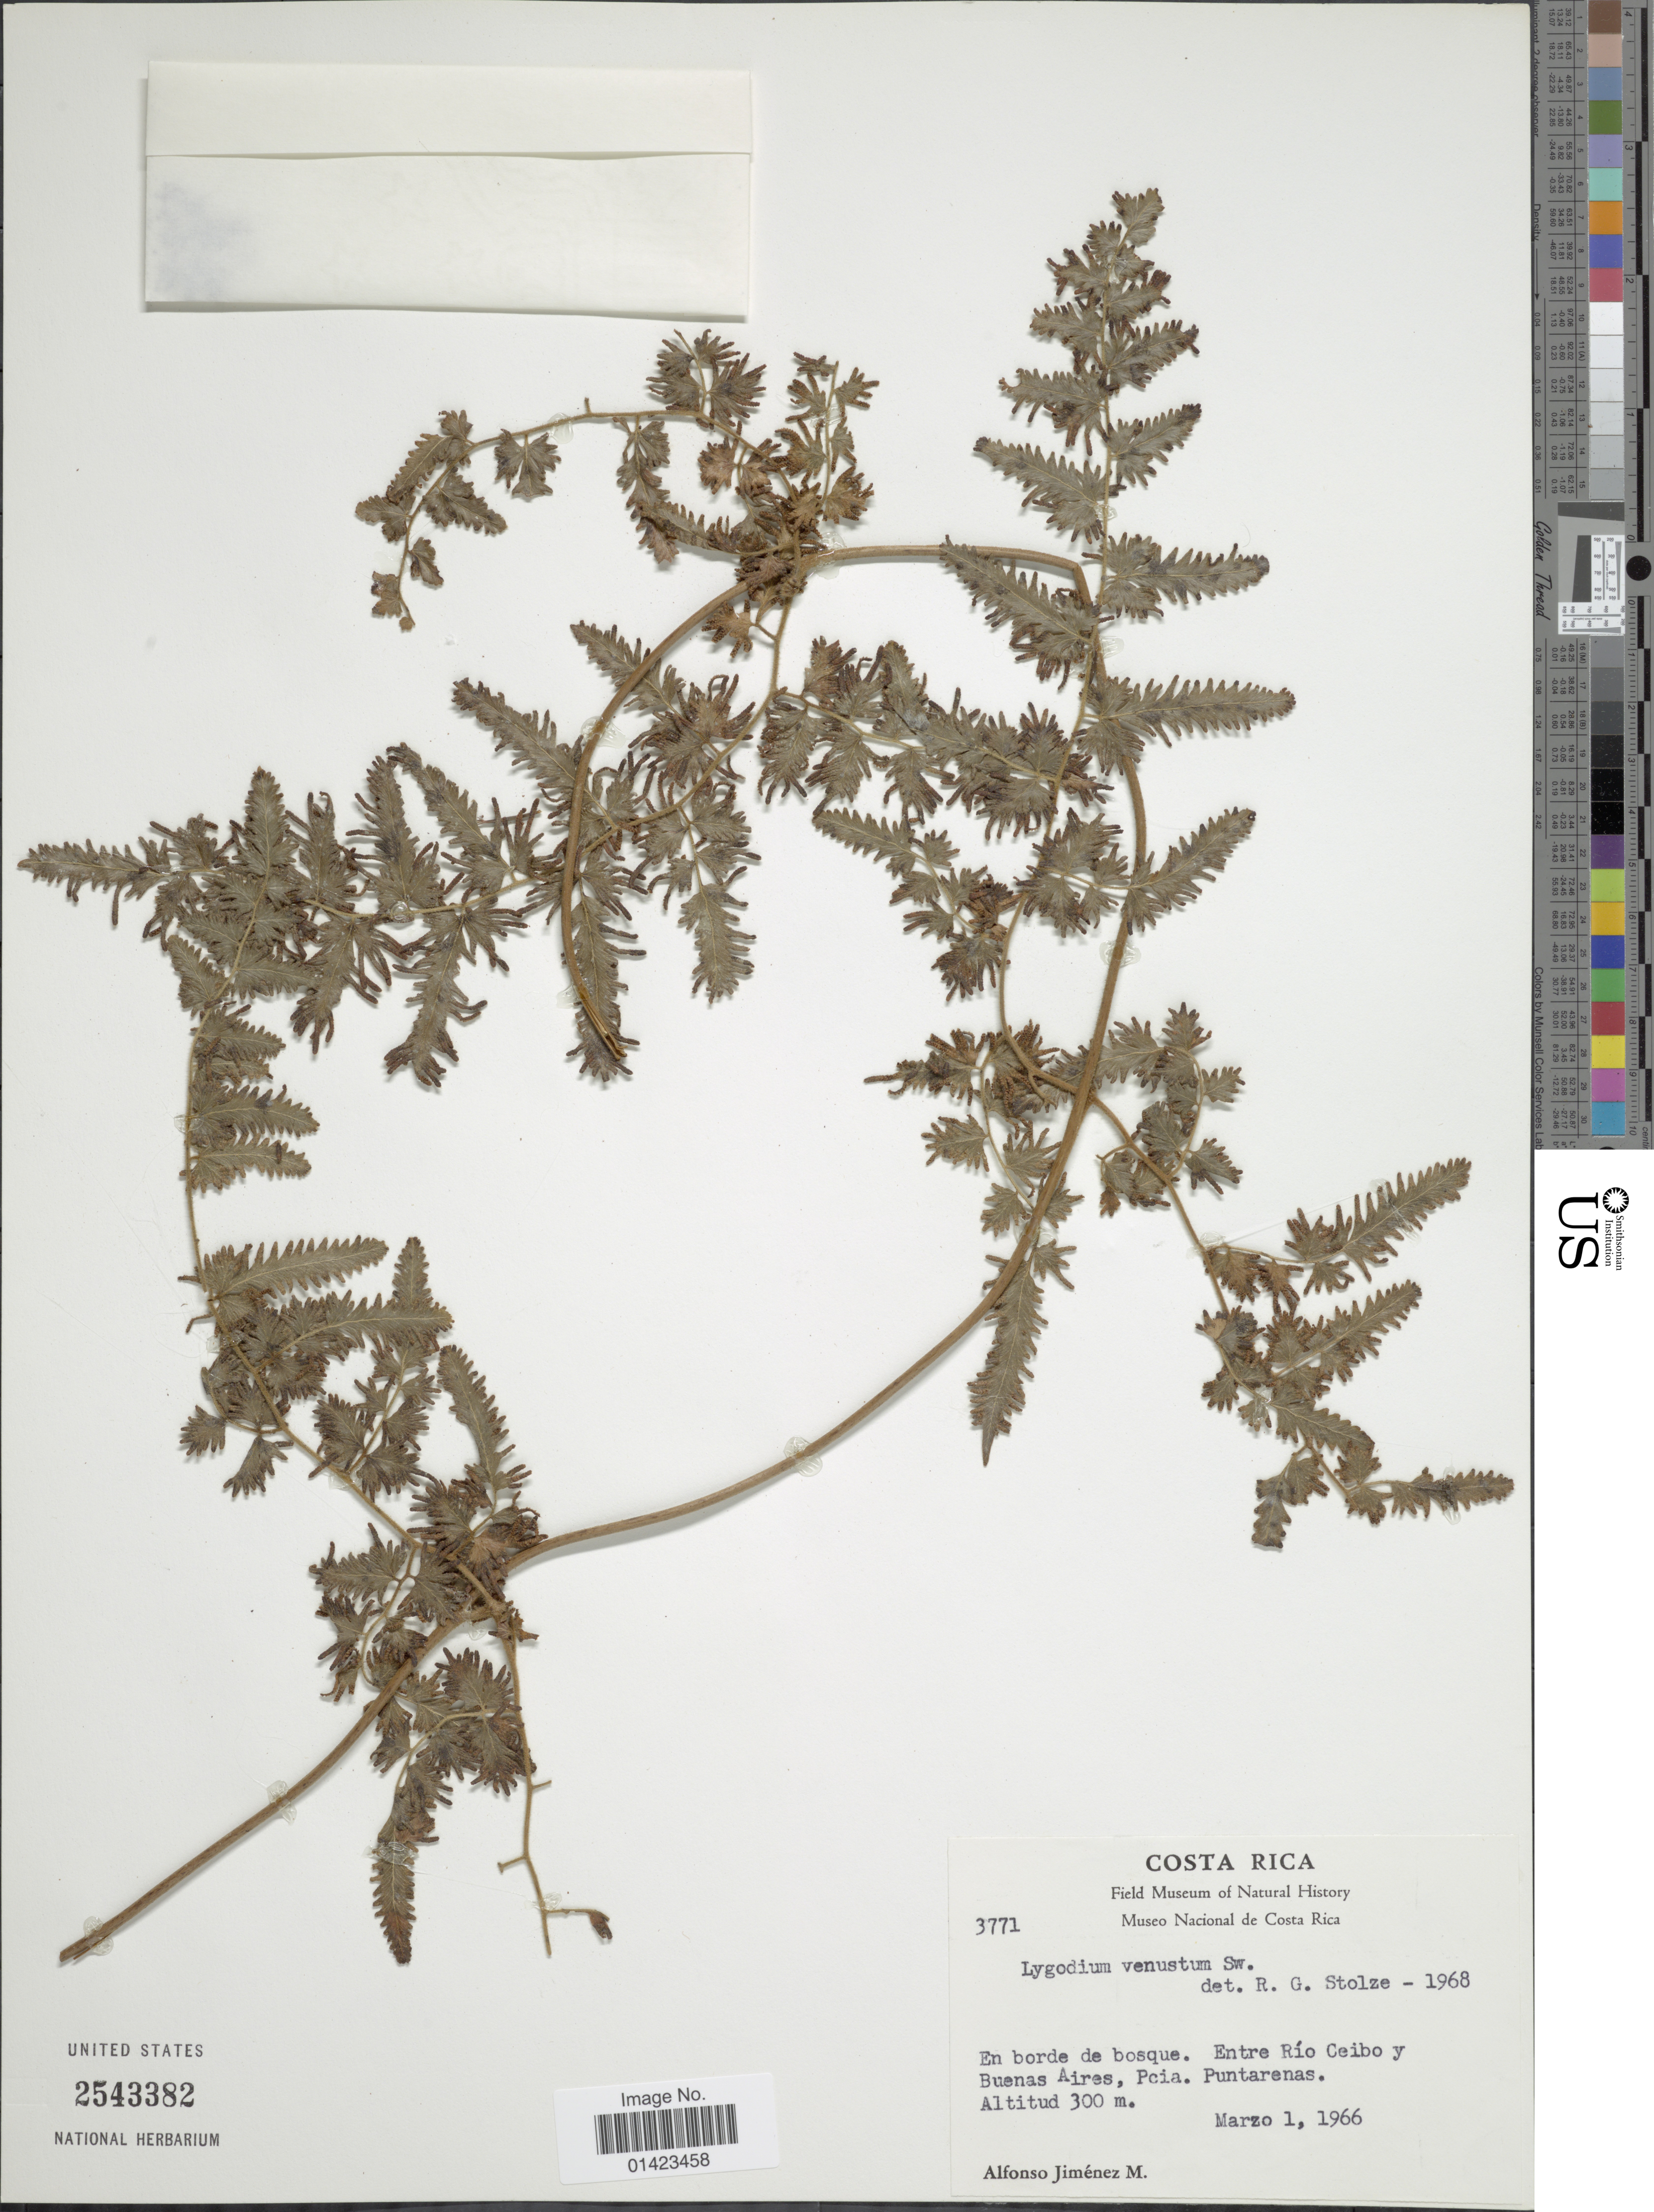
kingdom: Plantae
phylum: Tracheophyta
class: Polypodiopsida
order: Schizaeales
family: Lygodiaceae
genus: Lygodium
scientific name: Lygodium venustum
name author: Sw.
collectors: A. Jiménez M.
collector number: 3771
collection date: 1966-03-01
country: Costa Rica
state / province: Puntarenas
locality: En borde de bosque, Entre Rio Ceibo y Buenas Aires, Pcia. Puntarenas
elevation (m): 300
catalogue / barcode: US 2543382